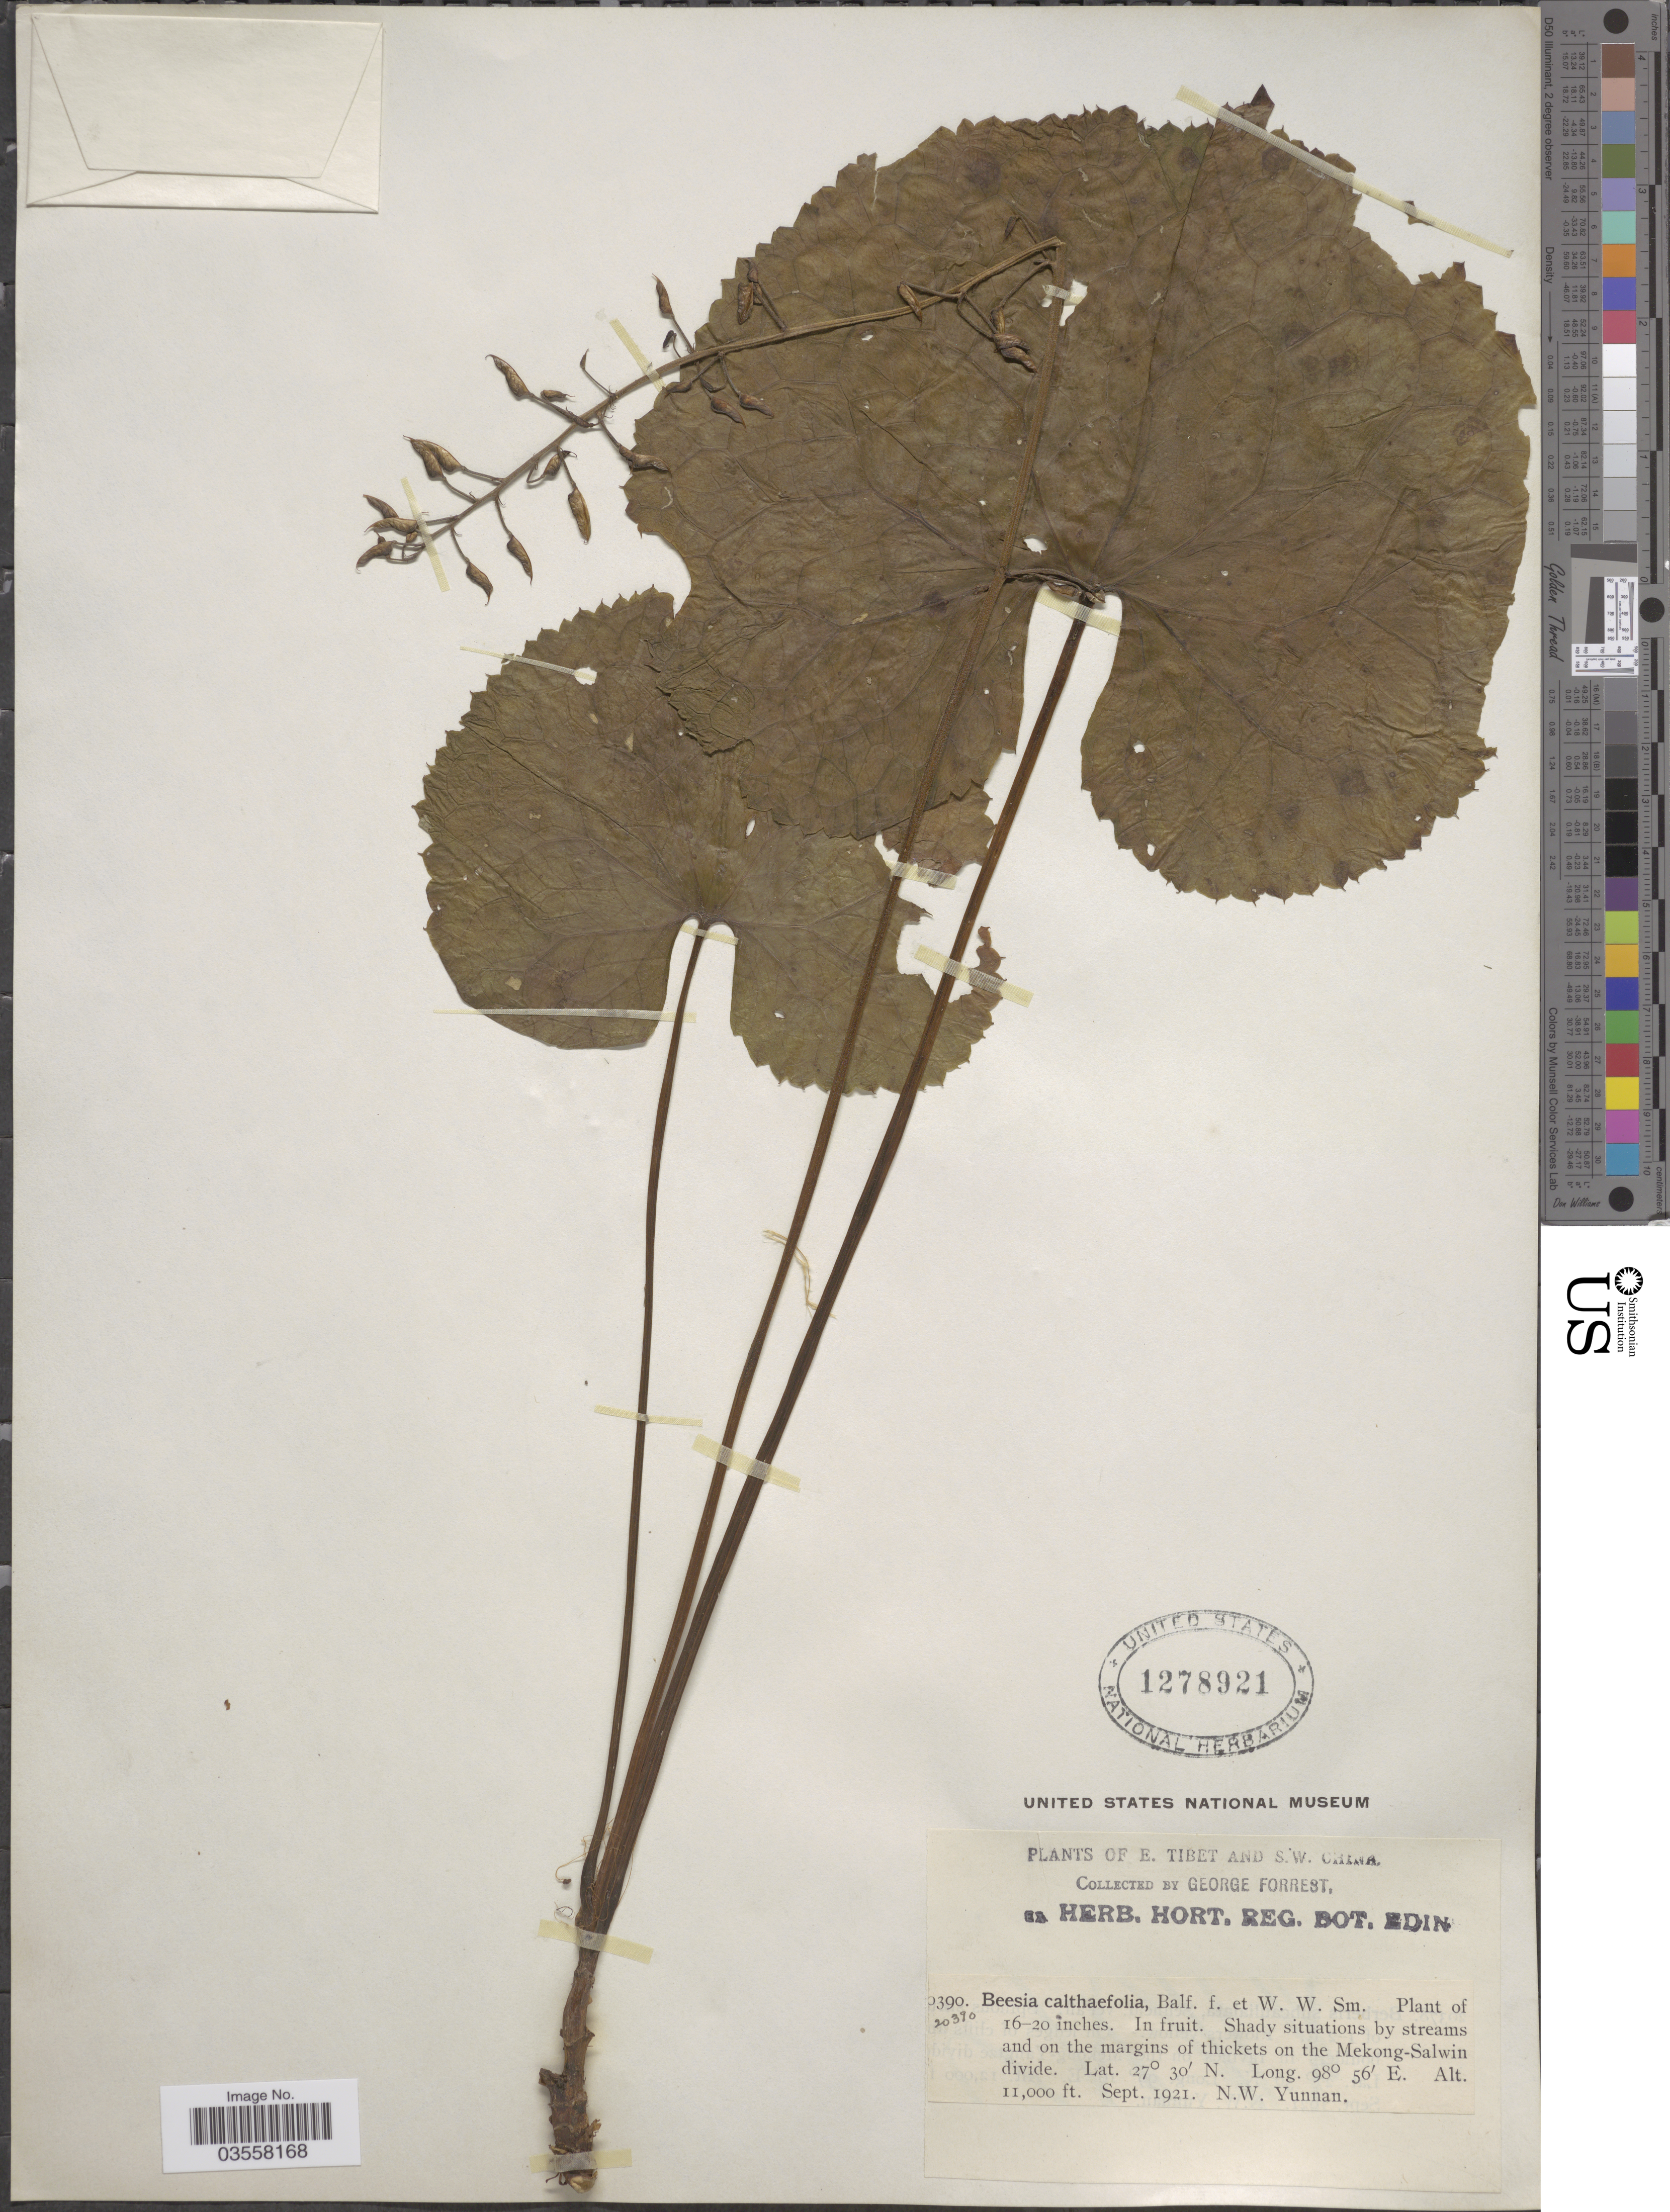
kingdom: Plantae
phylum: Tracheophyta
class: Magnoliopsida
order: Ranunculales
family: Ranunculaceae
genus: Beesia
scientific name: Beesia calthifolia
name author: (Maxim. ex Oliv.) Ulbr.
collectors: G. Forrest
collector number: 20390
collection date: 1921-09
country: China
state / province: Yunnan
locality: E. Tibet and S.W. China. Shady situations by streams and on the margins of thickets on the Mekong-Salwin divide. N.W. Yunnan.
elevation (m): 3353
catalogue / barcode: US 1278921